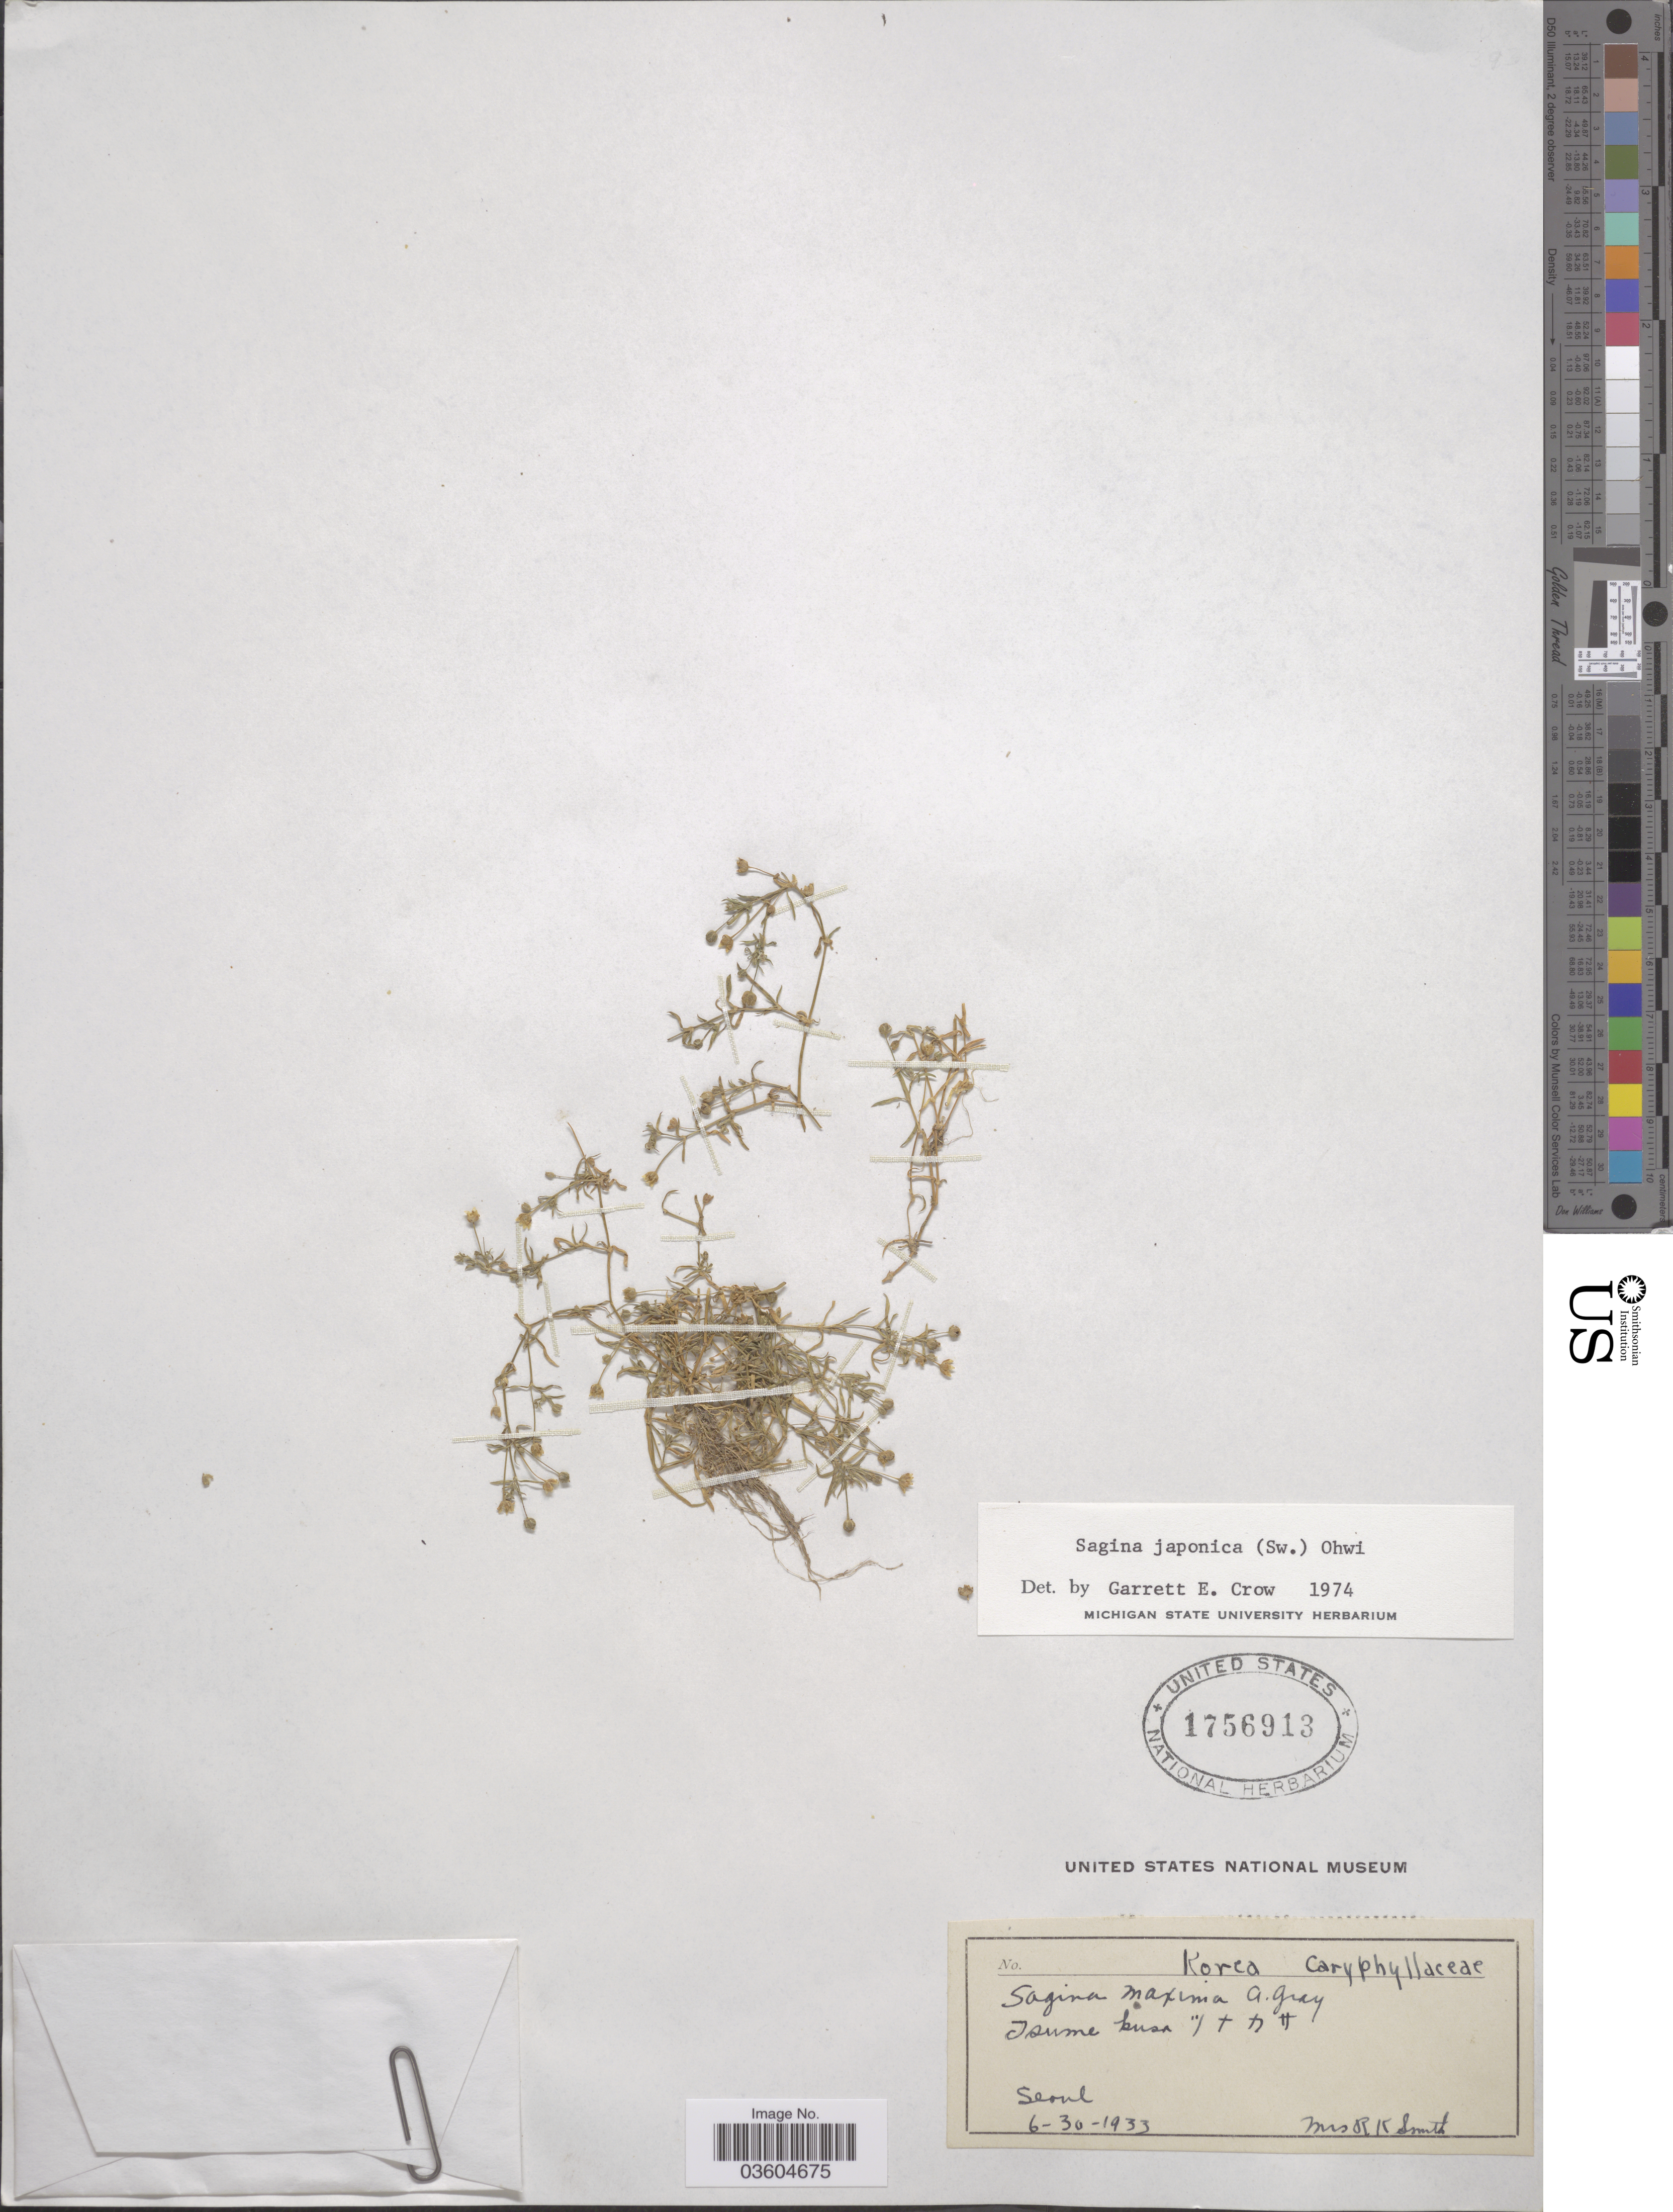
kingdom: Plantae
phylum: Tracheophyta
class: Magnoliopsida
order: Caryophyllales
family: Caryophyllaceae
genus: Sagina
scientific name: Sagina japonica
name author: (Sw.) Ohwi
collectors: Mrs. R. K. Smith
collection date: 1933-06-30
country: South Korea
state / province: Seoul Special City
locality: Korea. Seoul.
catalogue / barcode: US 1756913